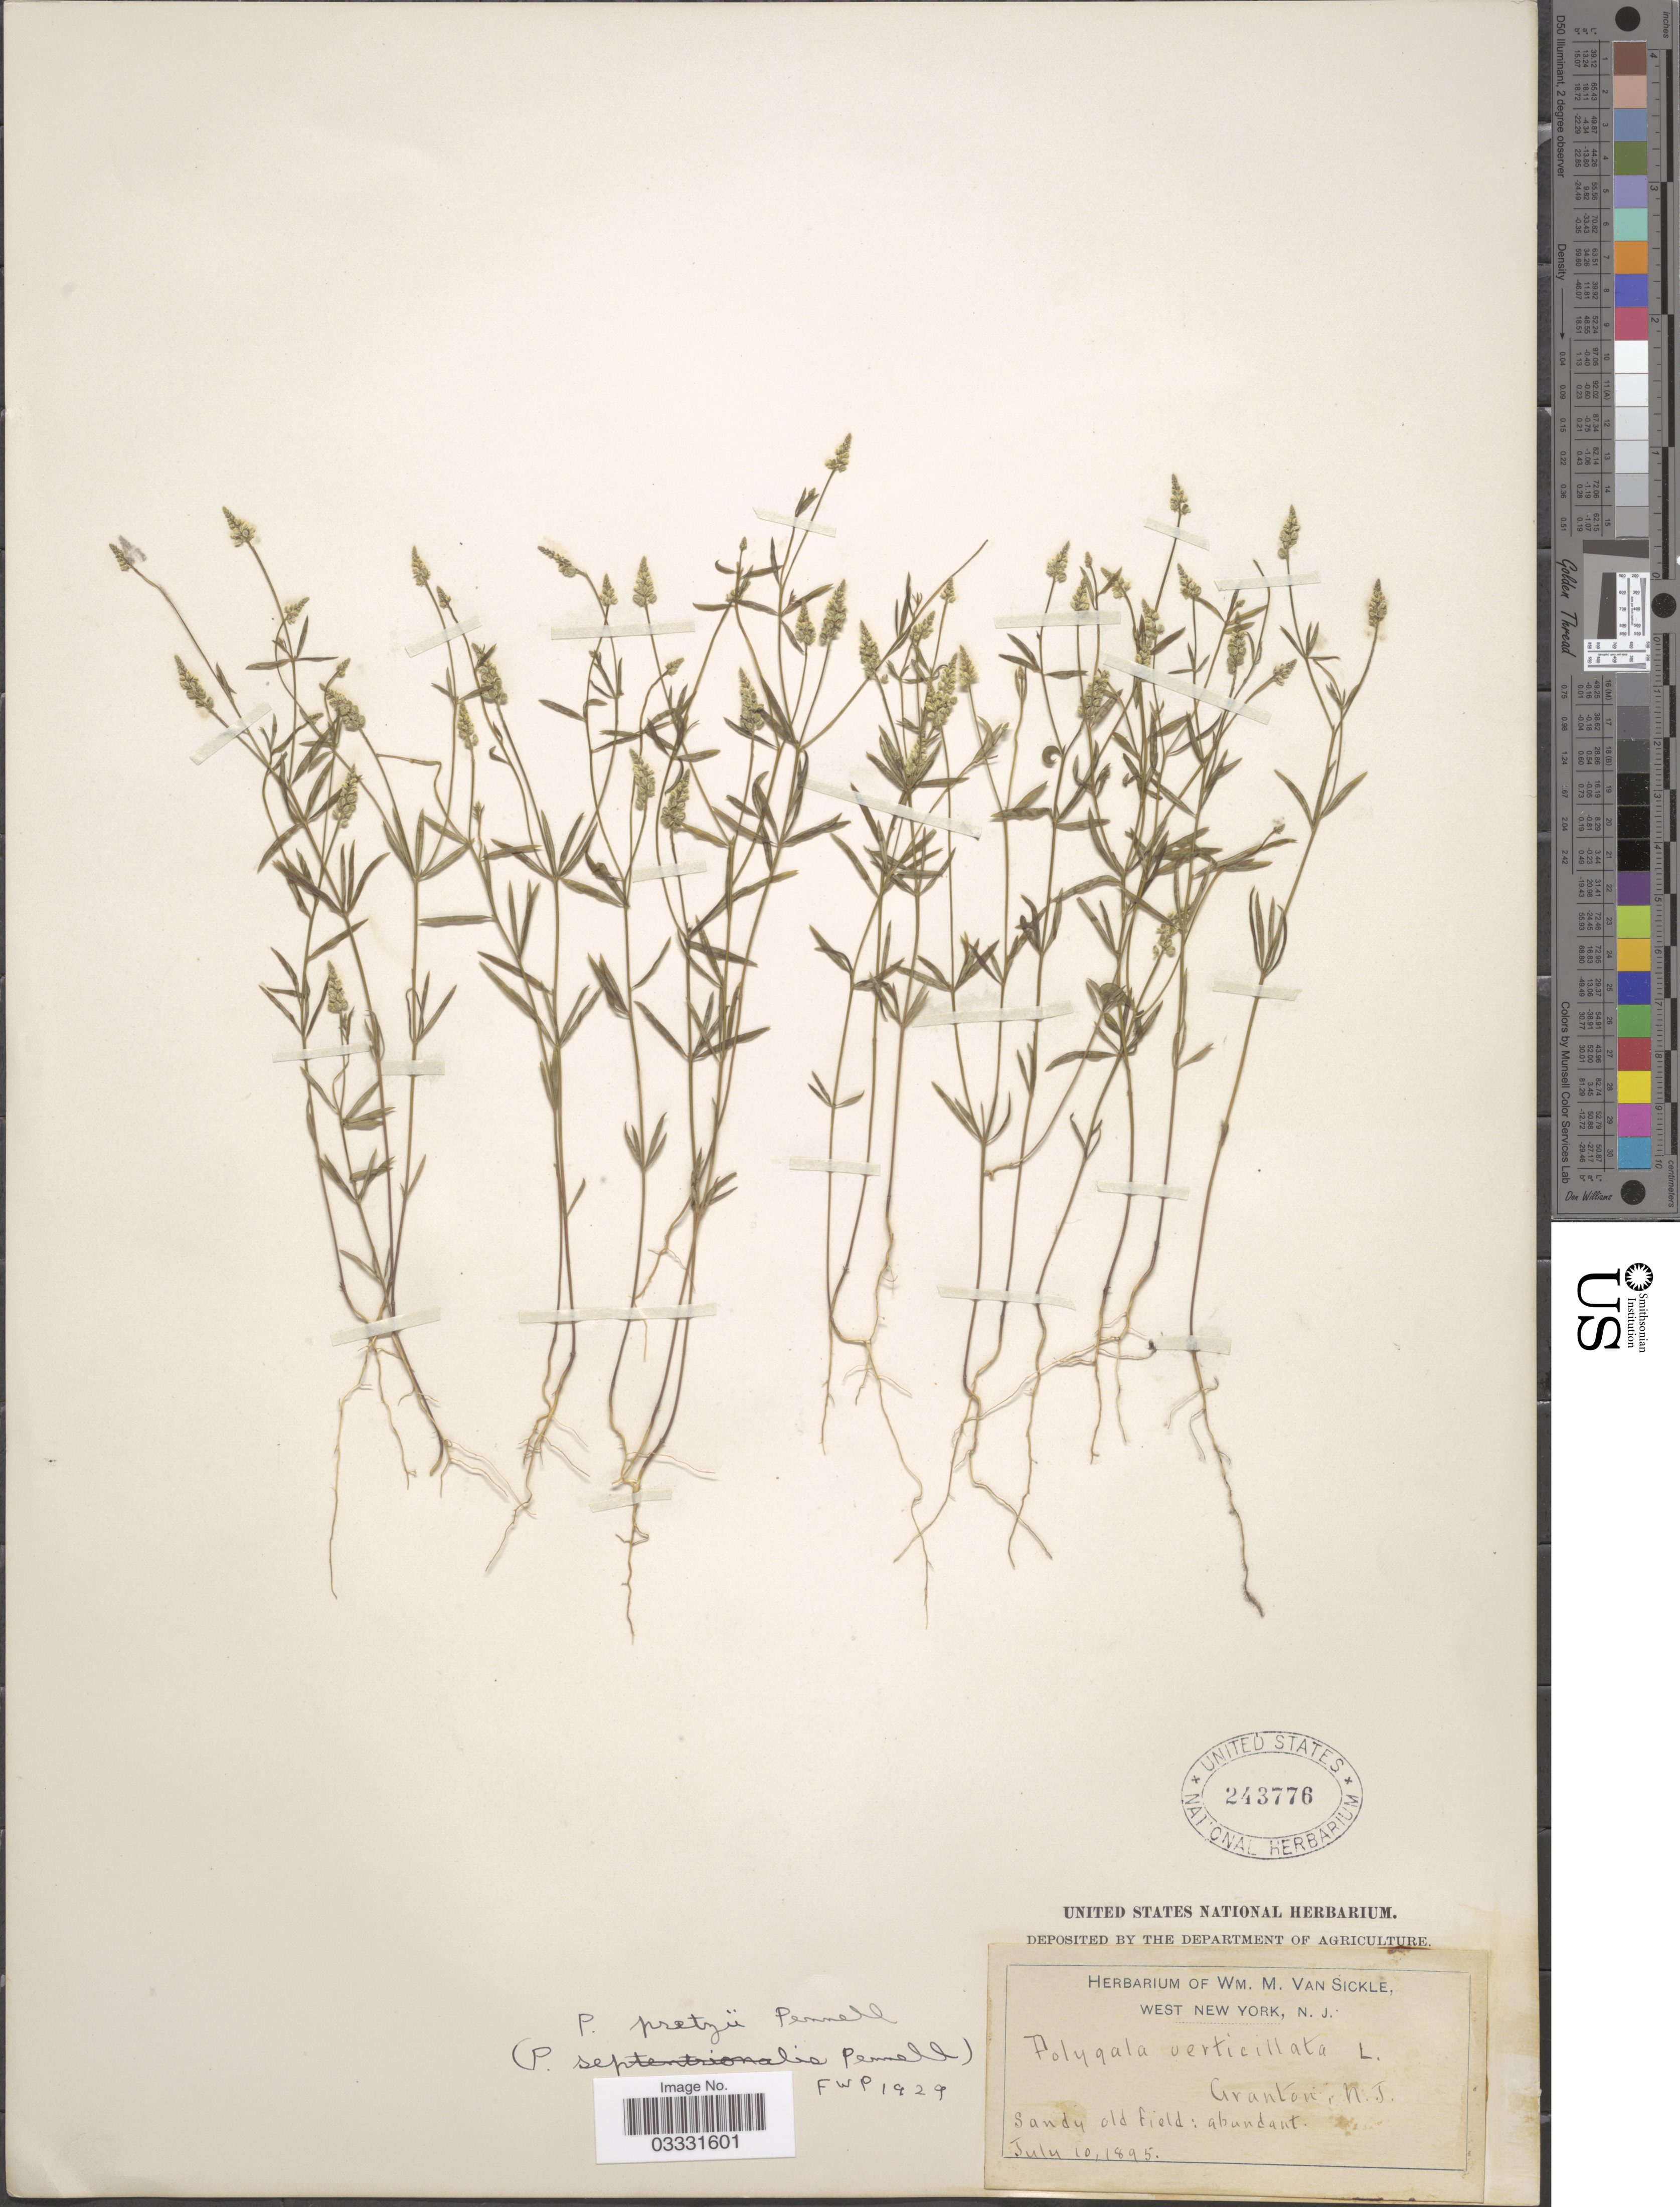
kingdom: Plantae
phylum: Tracheophyta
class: Magnoliopsida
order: Fabales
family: Polygalaceae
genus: Polygala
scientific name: Polygala pretzii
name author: Pennell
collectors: ex herb. Wm. M. Van Sickle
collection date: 1895-07-10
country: United States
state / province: New Jersey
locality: Granton.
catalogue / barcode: US 243776